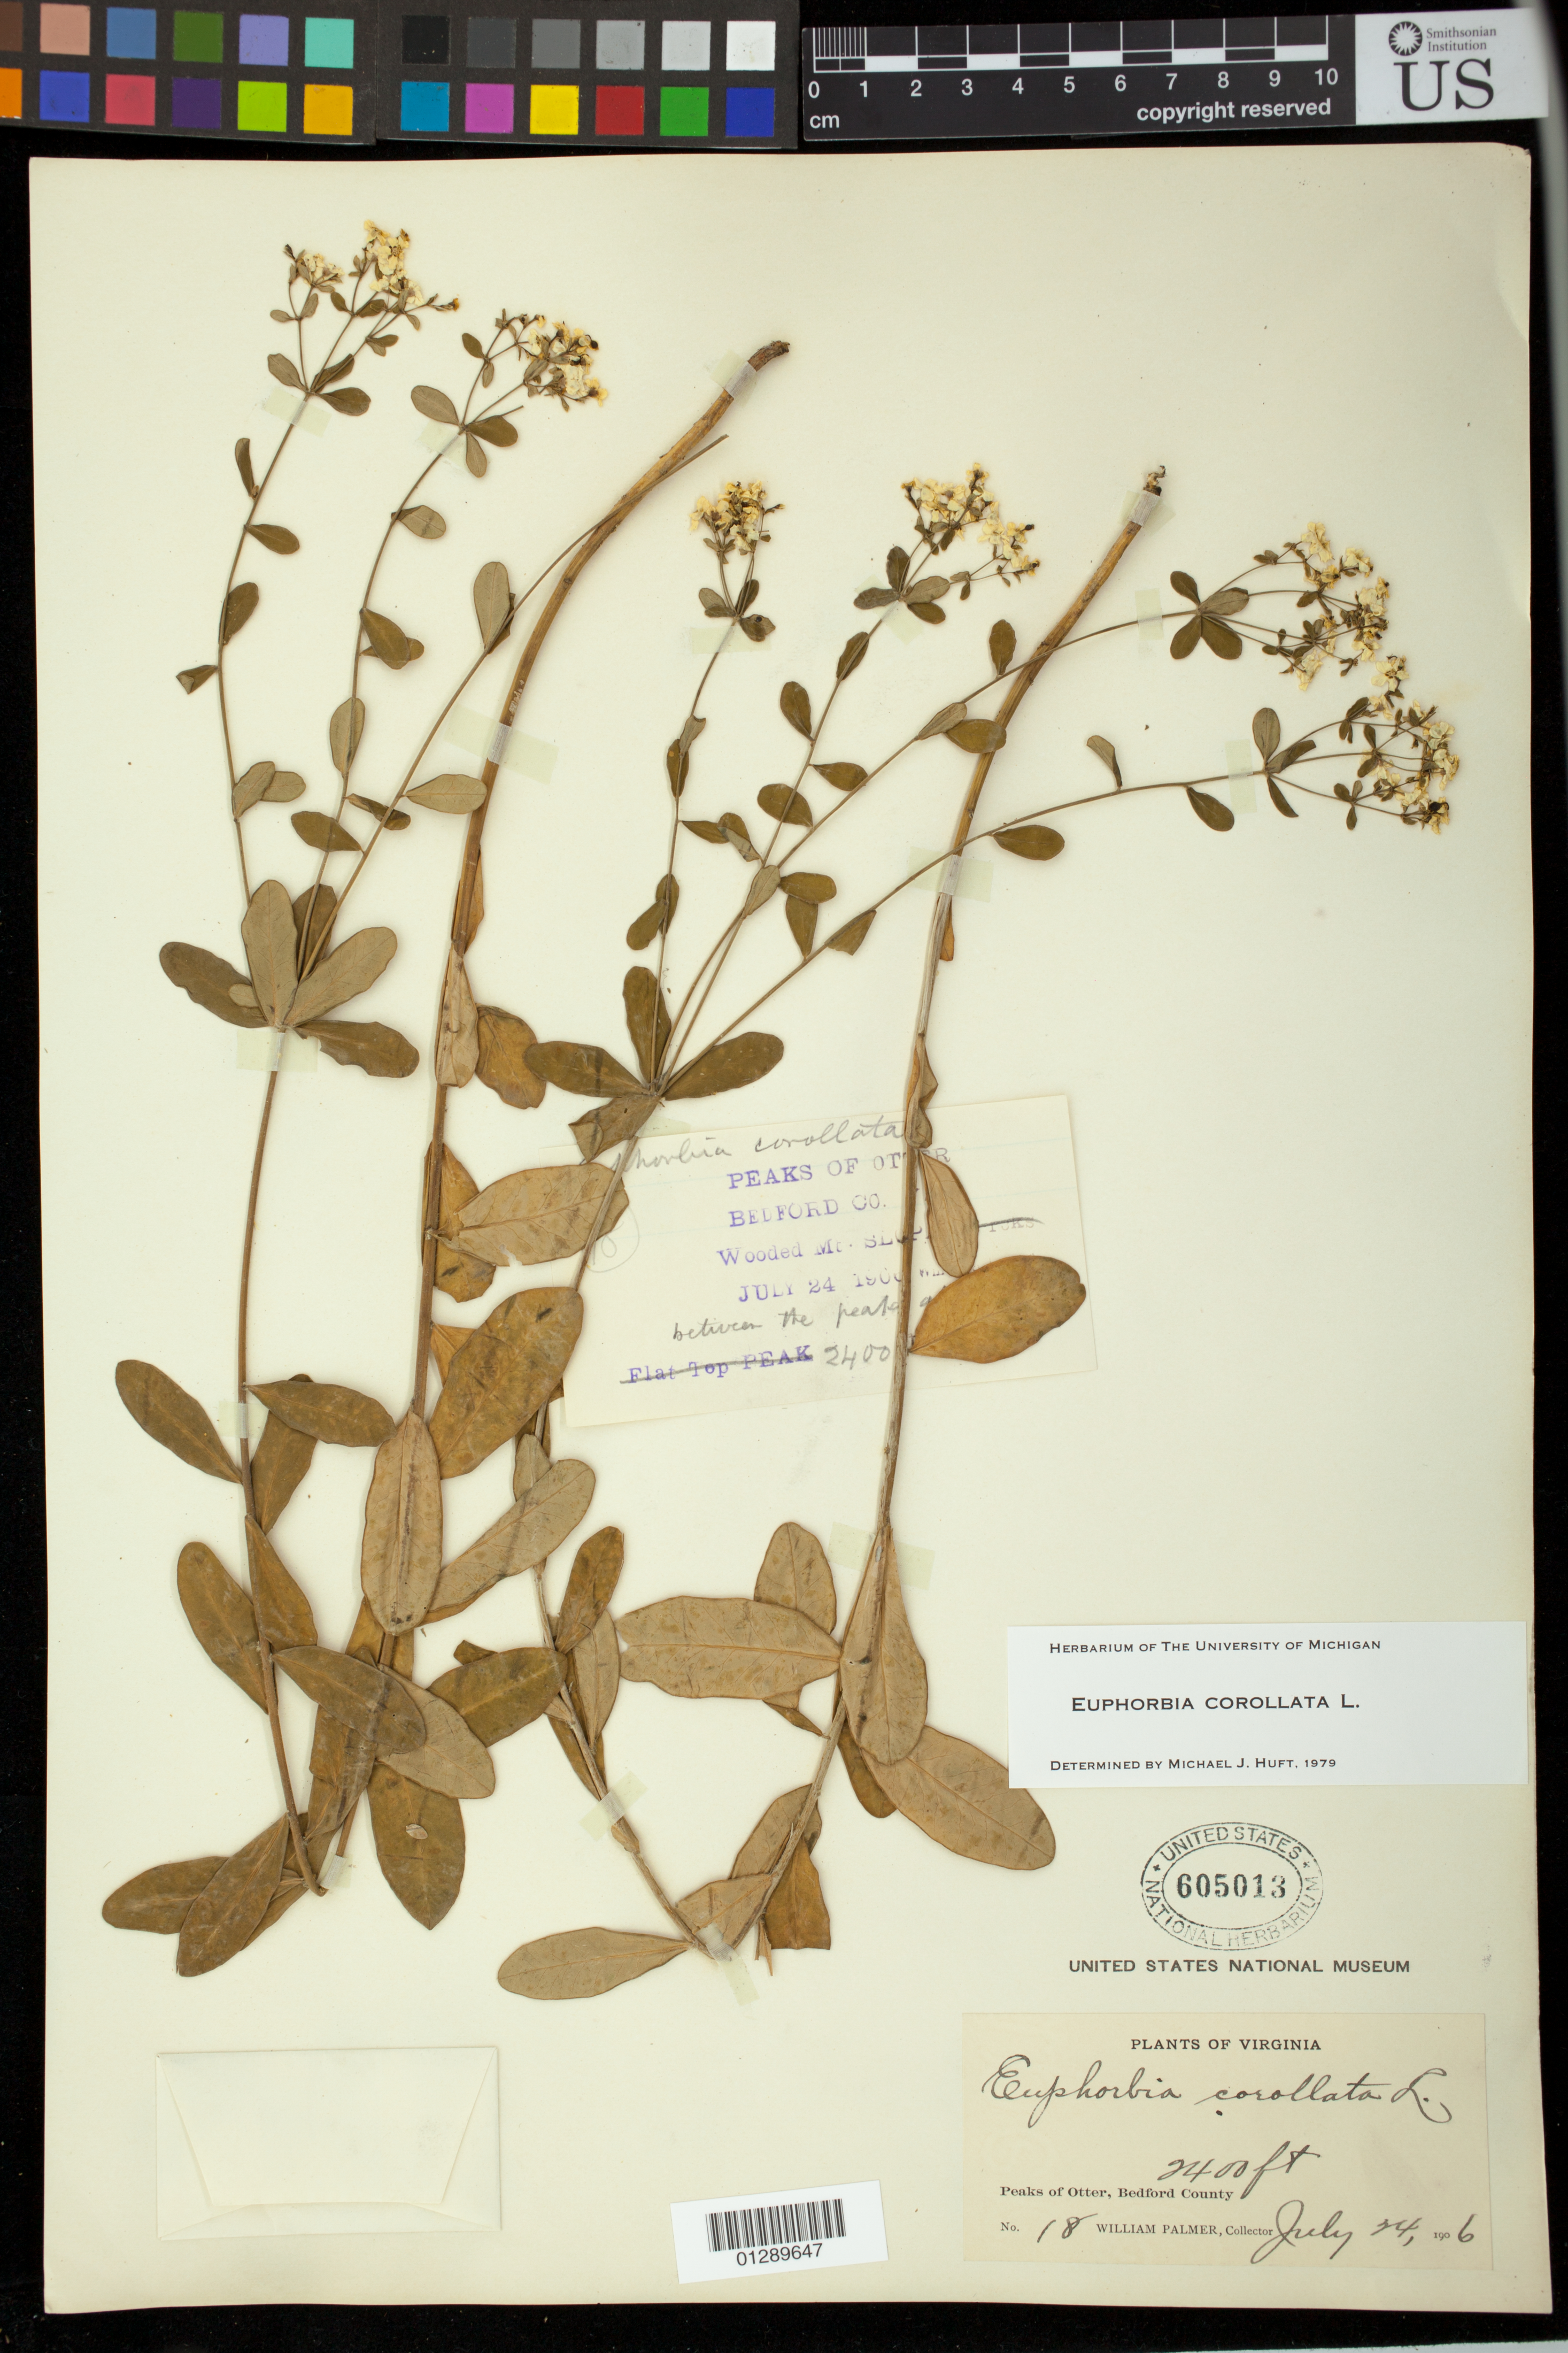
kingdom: Plantae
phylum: Tracheophyta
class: Magnoliopsida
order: Malpighiales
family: Euphorbiaceae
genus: Euphorbia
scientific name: Euphorbia corollata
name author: L.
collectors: W. Palmer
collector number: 18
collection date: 1906-07-24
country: United States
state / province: Virginia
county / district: Bedford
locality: Peaks of Otter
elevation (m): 732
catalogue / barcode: US 605013